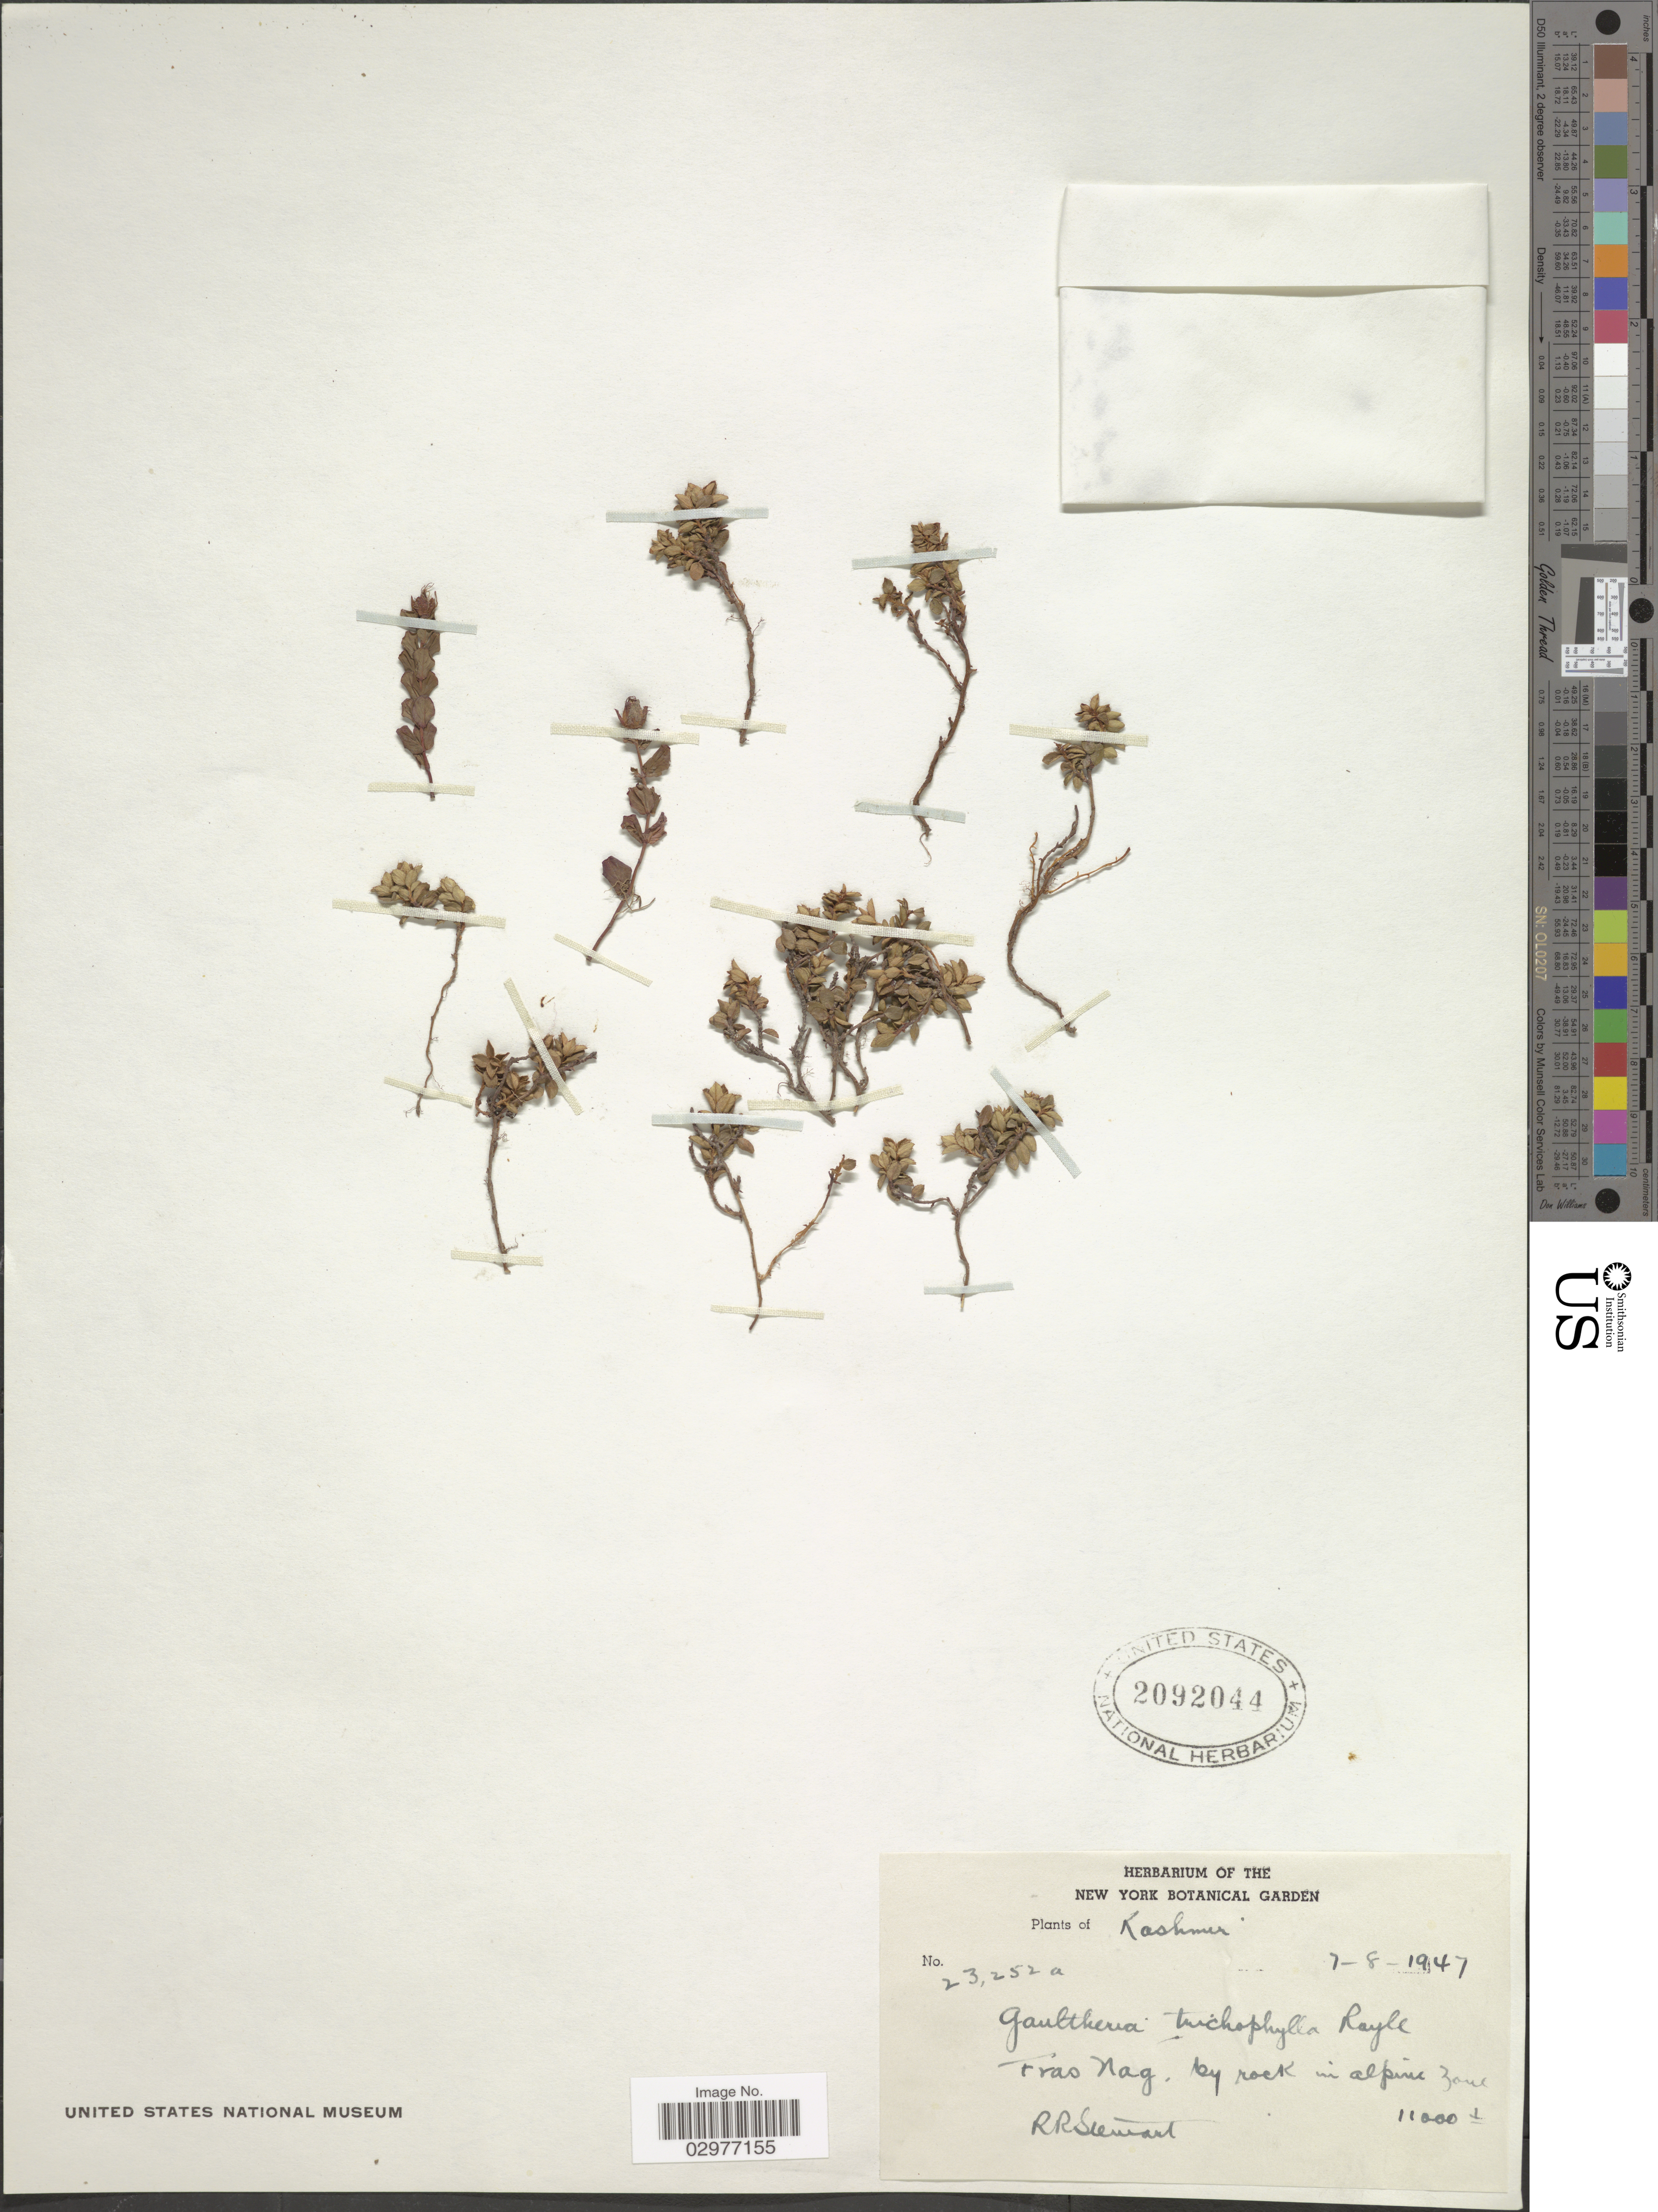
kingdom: Plantae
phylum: Tracheophyta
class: Magnoliopsida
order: Ericales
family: Ericaceae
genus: Gaultheria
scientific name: Gaultheria trichophylla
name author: Royle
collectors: R. Stewart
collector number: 23252a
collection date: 1947-08-07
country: India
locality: Kashmir. Fras Nag.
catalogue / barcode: US 2092044